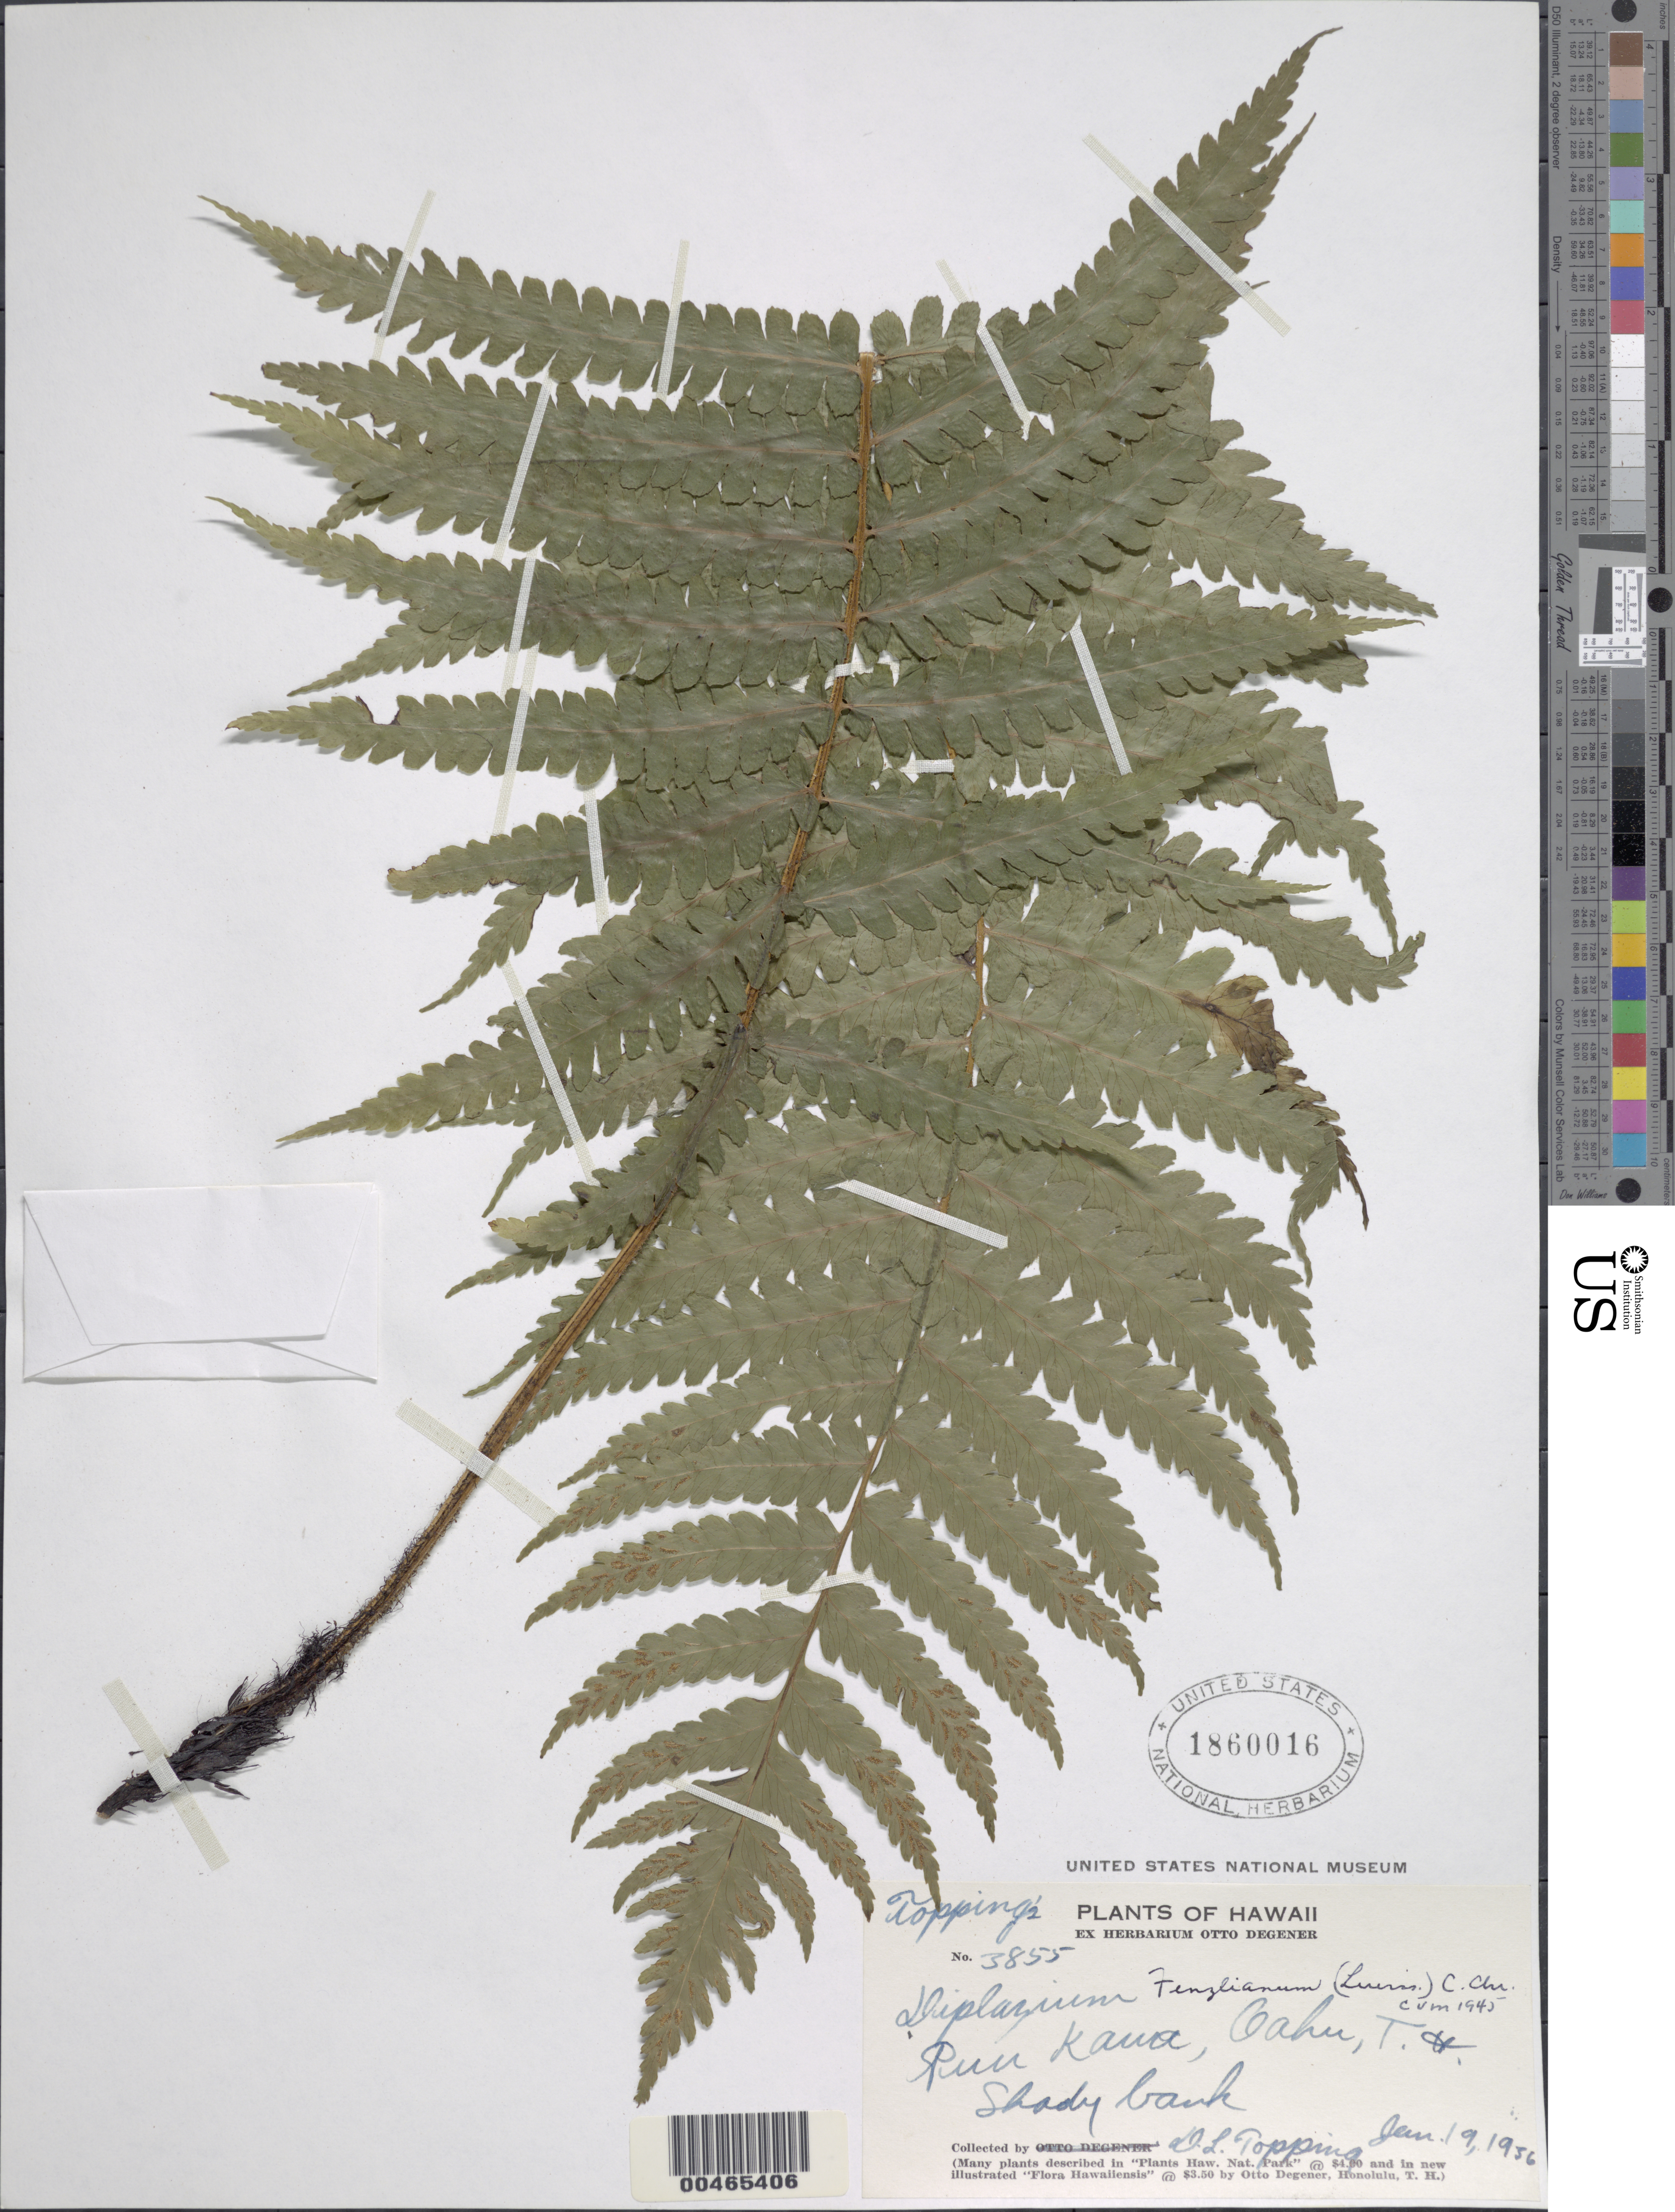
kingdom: Plantae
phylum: Tracheophyta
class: Polypodiopsida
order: Polypodiales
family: Athyriaceae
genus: Deparia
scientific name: Deparia fenzliana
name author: (Luerss.) M. Kato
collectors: D. L. Topping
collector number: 3855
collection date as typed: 19 Jan 1936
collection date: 1936-01-19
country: United States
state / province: Hawaii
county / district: Honolulu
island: Oahu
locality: Puu Kaua, Oahu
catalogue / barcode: US 1860016